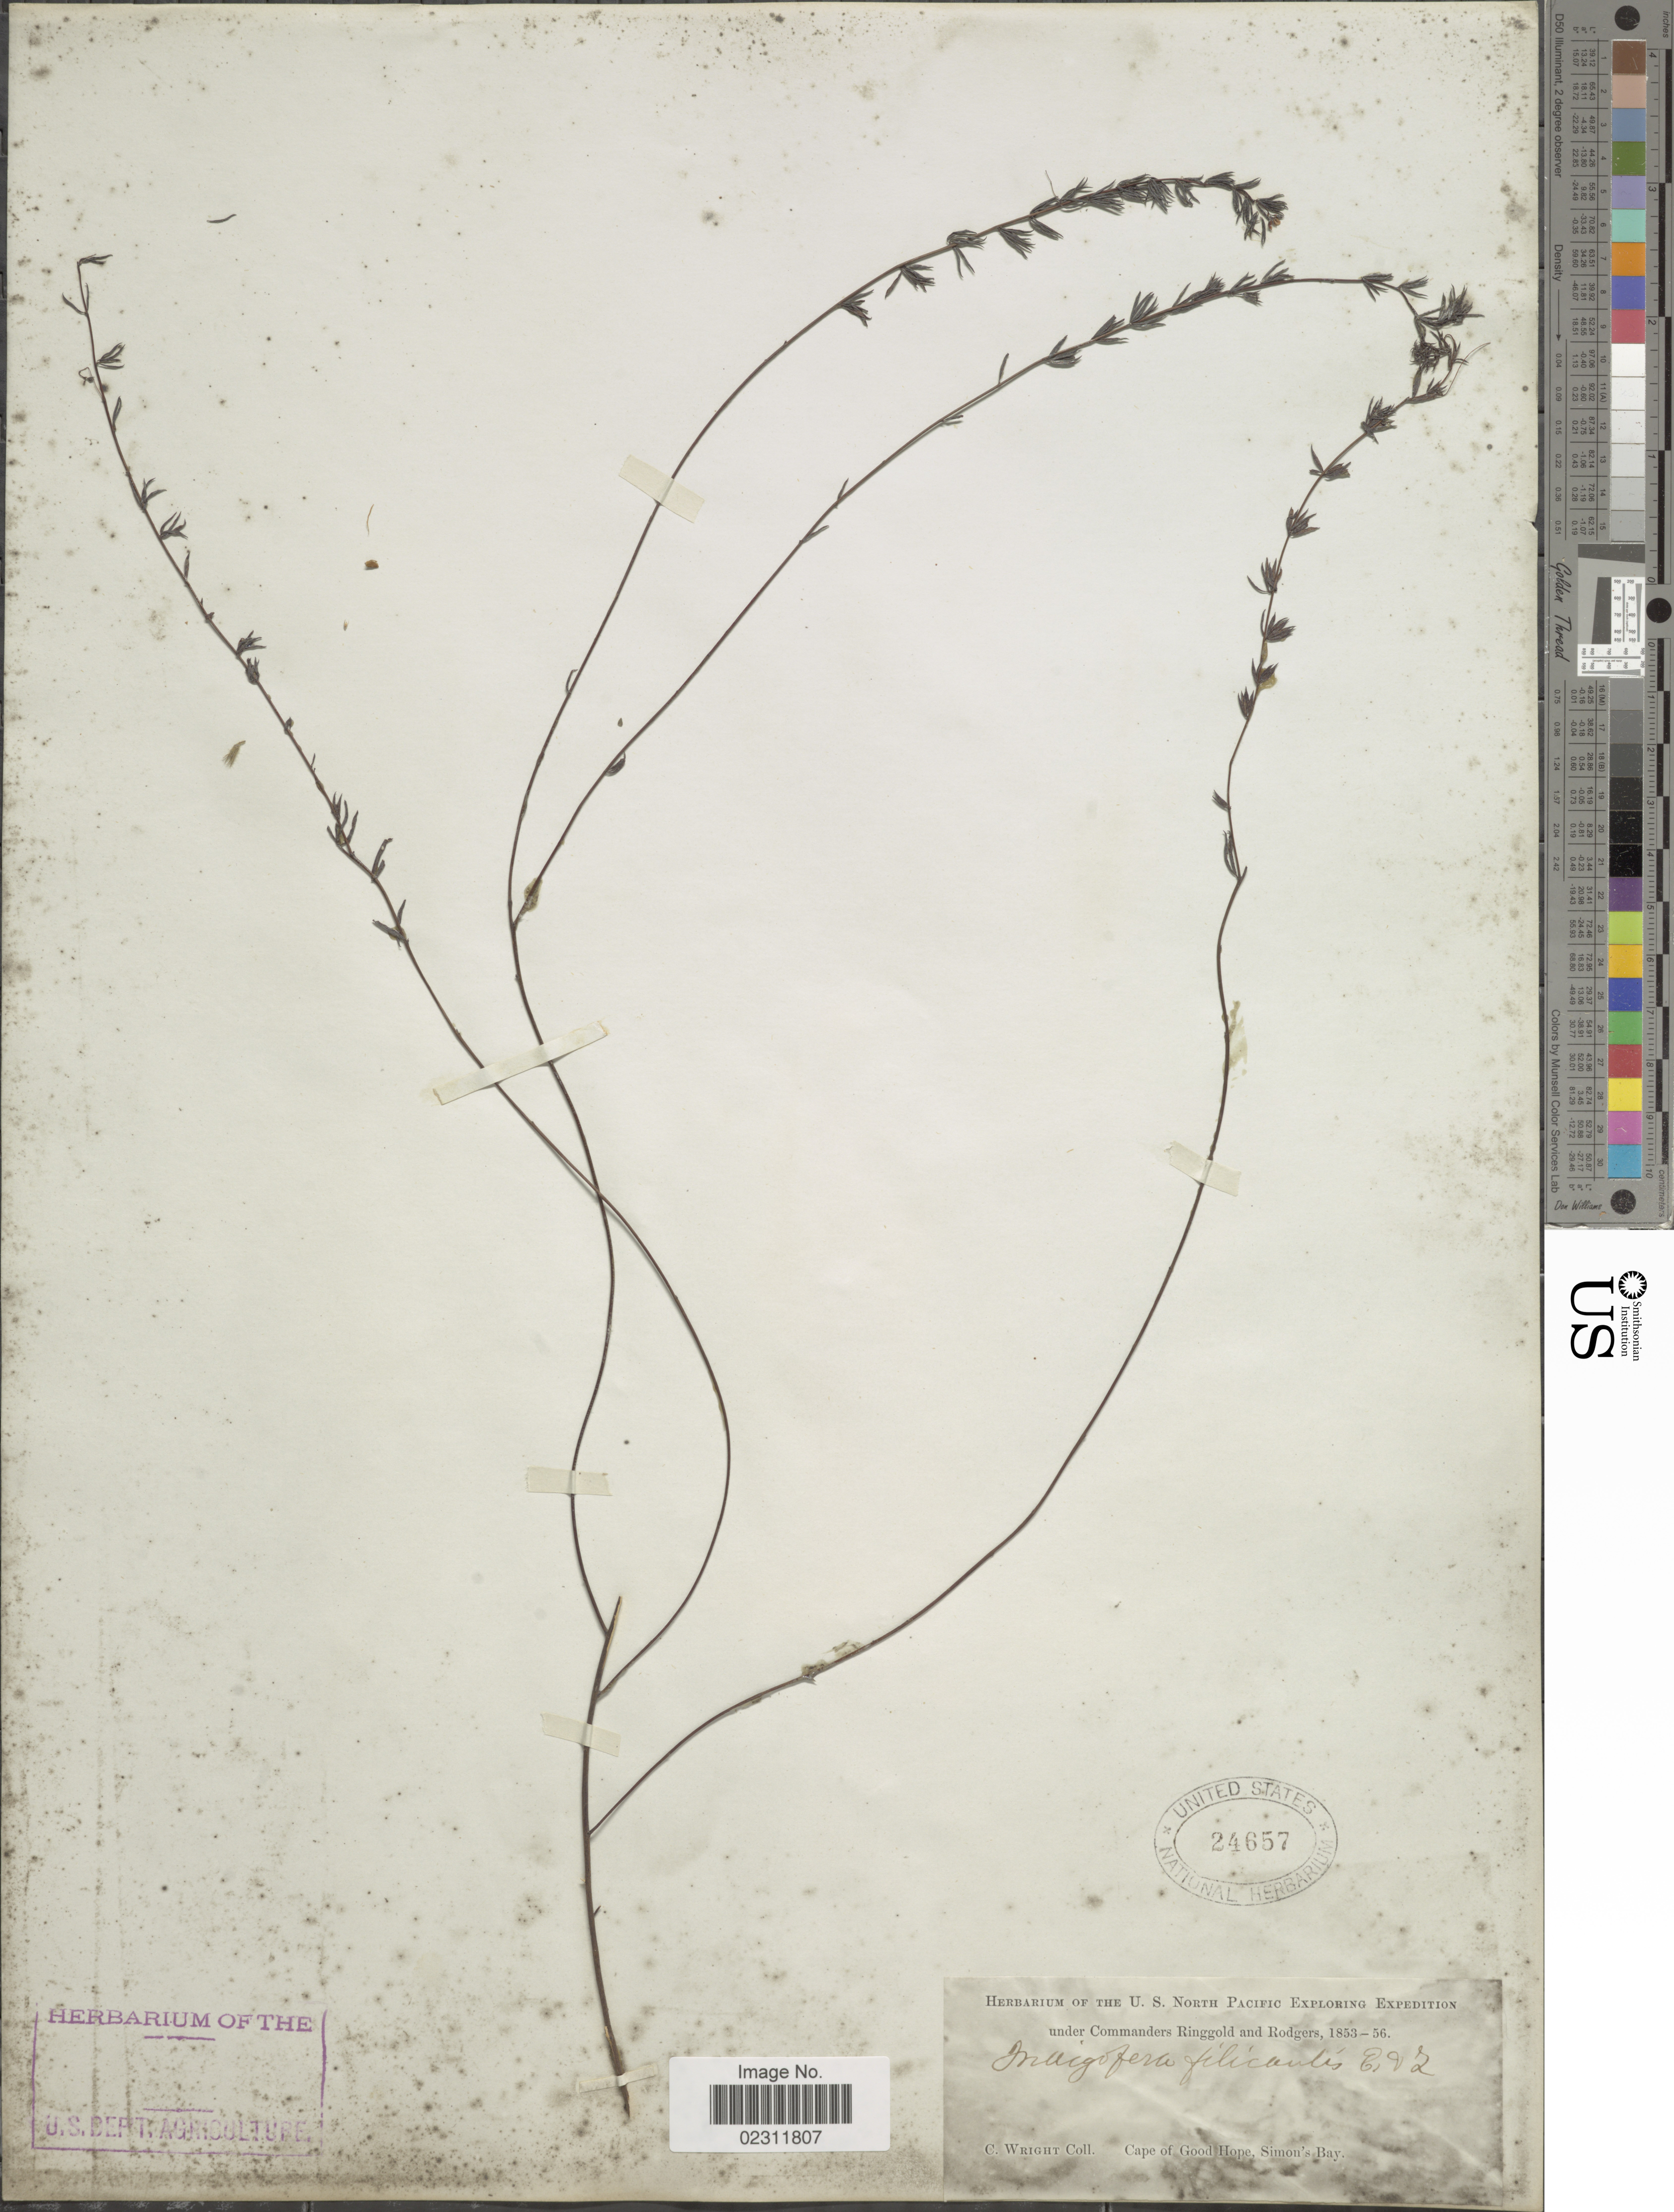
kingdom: Plantae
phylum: Tracheophyta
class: Magnoliopsida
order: Fabales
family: Fabaceae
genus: Indigofera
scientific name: Indigofera filicaulis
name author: Eckl. & Zeyh.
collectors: C. Wright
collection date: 1853/1856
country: South Africa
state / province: Western Cape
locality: Cape of Good Hope, Simon's Bay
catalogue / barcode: US 24657